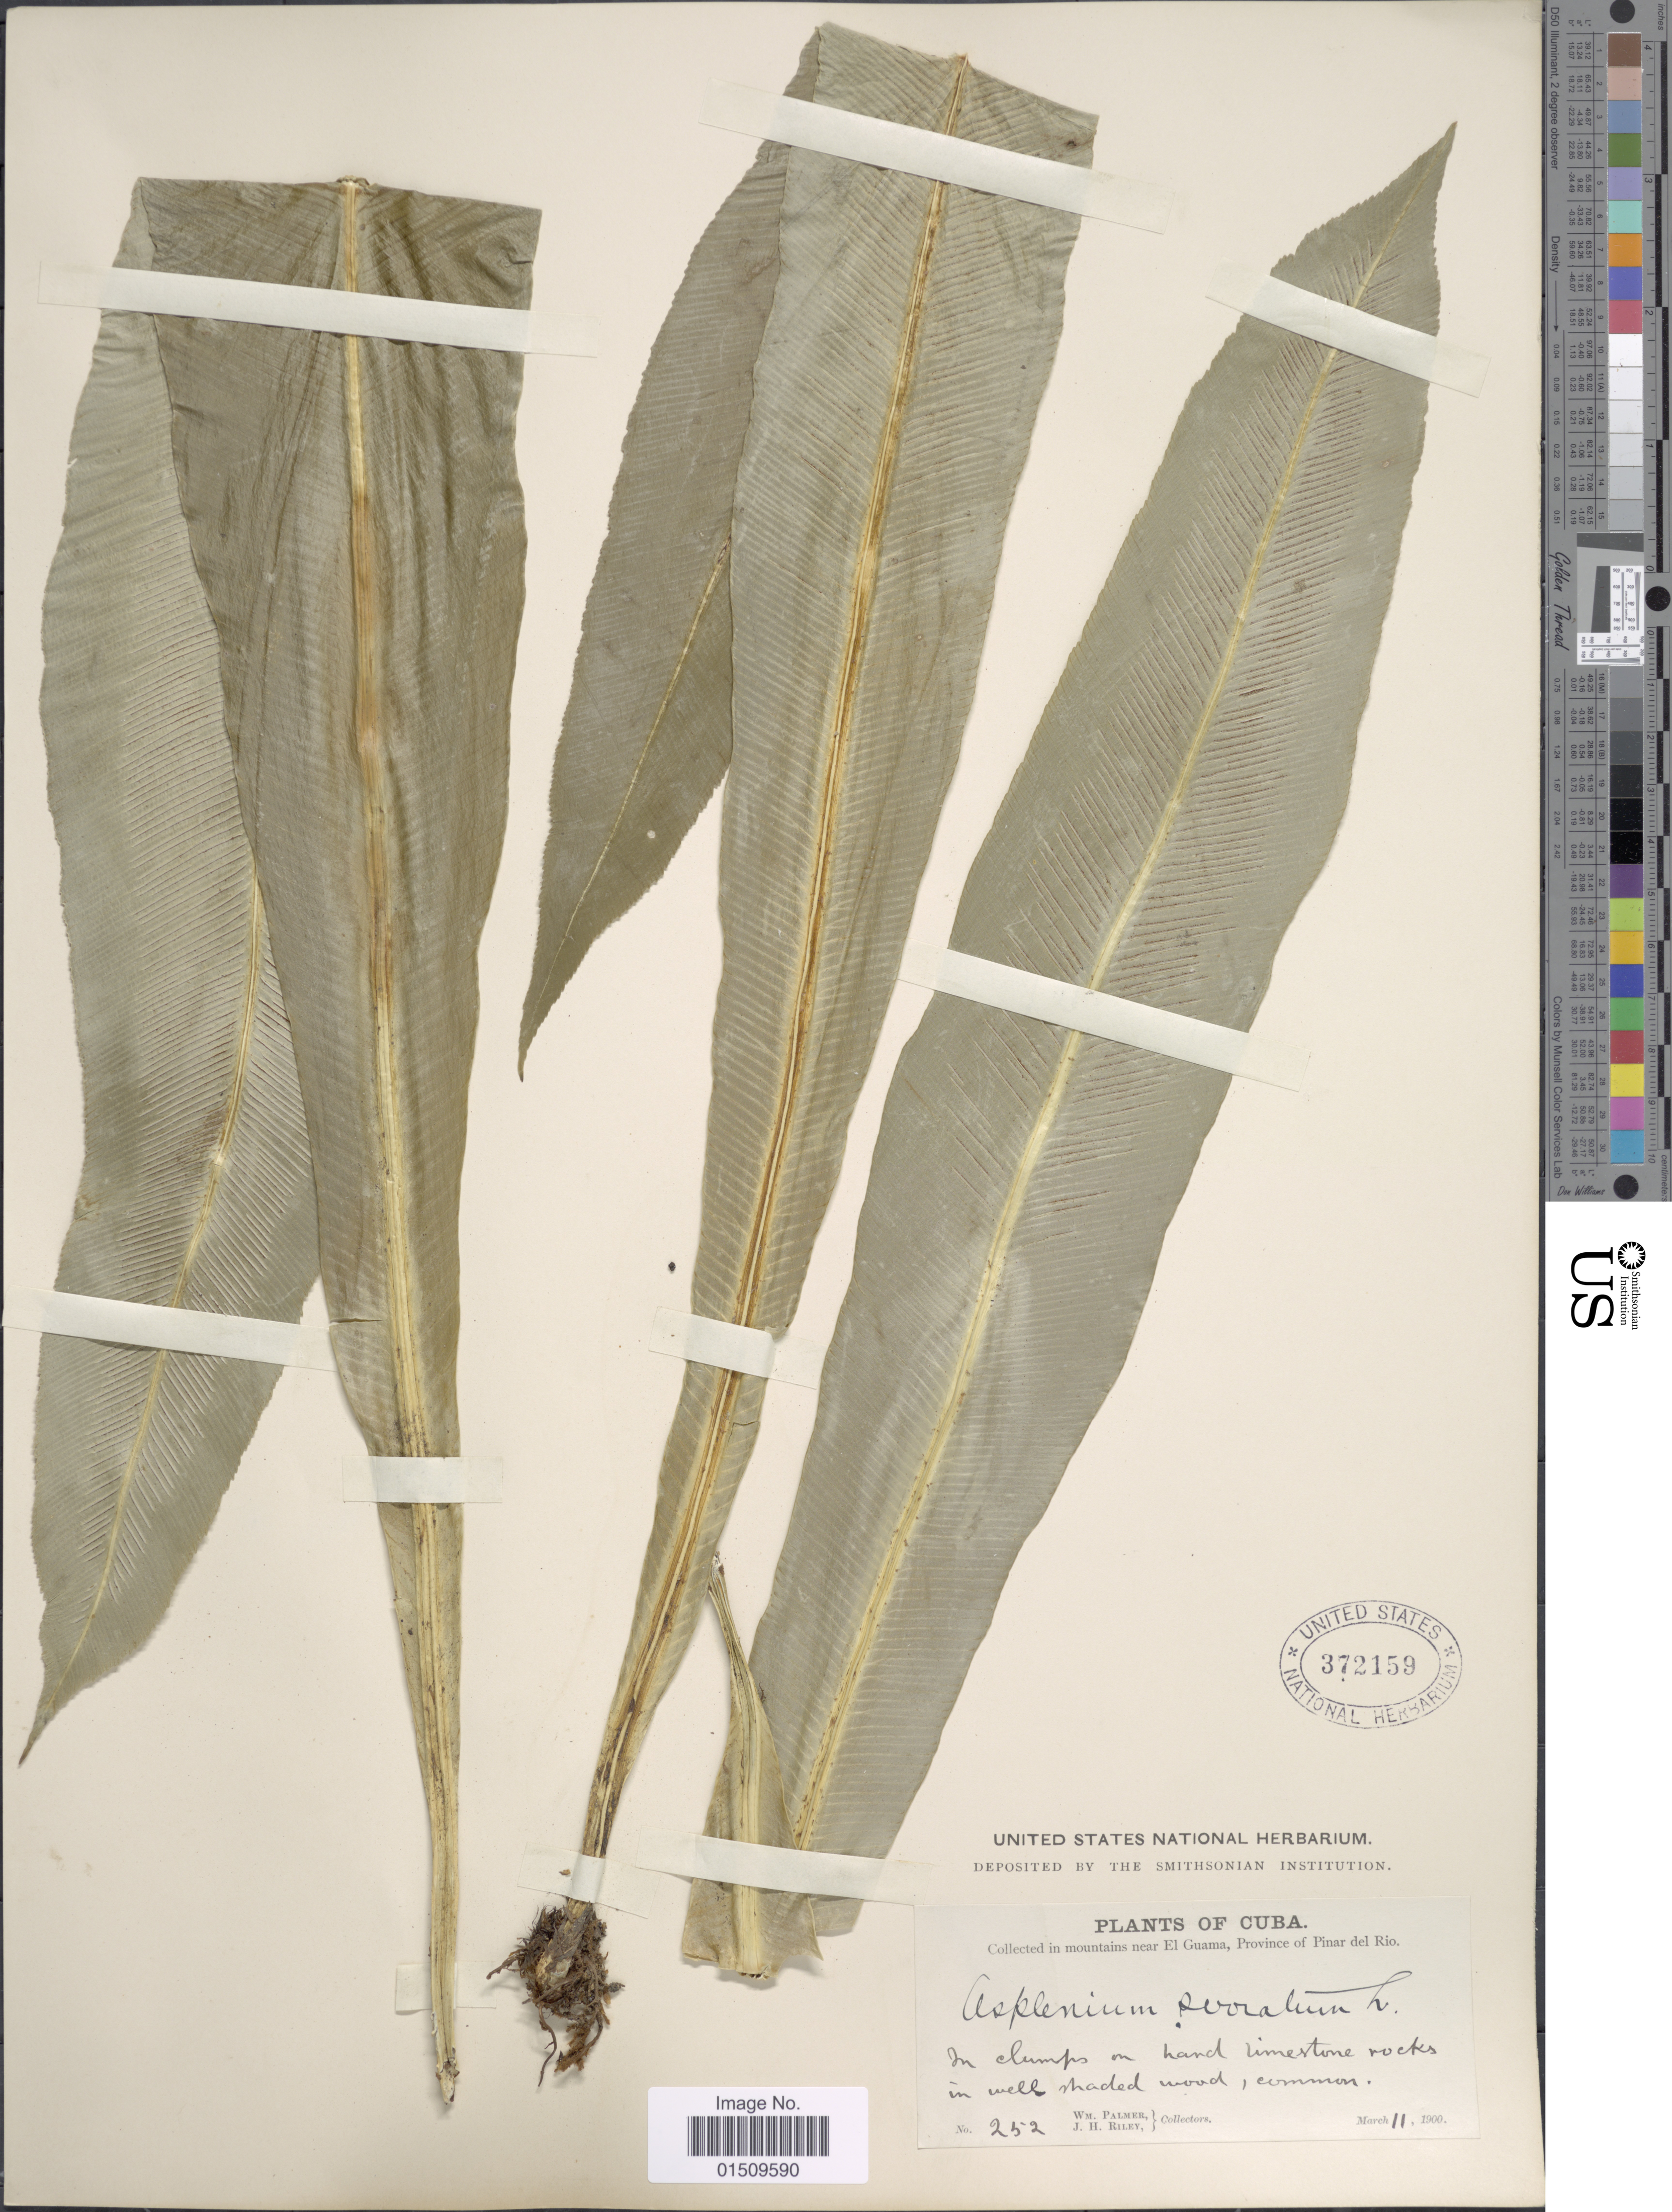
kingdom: Plantae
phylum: Tracheophyta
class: Polypodiopsida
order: Polypodiales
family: Aspleniaceae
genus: Asplenium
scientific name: Asplenium serratum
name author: L.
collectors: W. Palmer & J. H. Riley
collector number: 252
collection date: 1900-03-11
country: Cuba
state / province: Pinar del Río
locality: Cuba, in Mountains near El Guama.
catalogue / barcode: US 372159